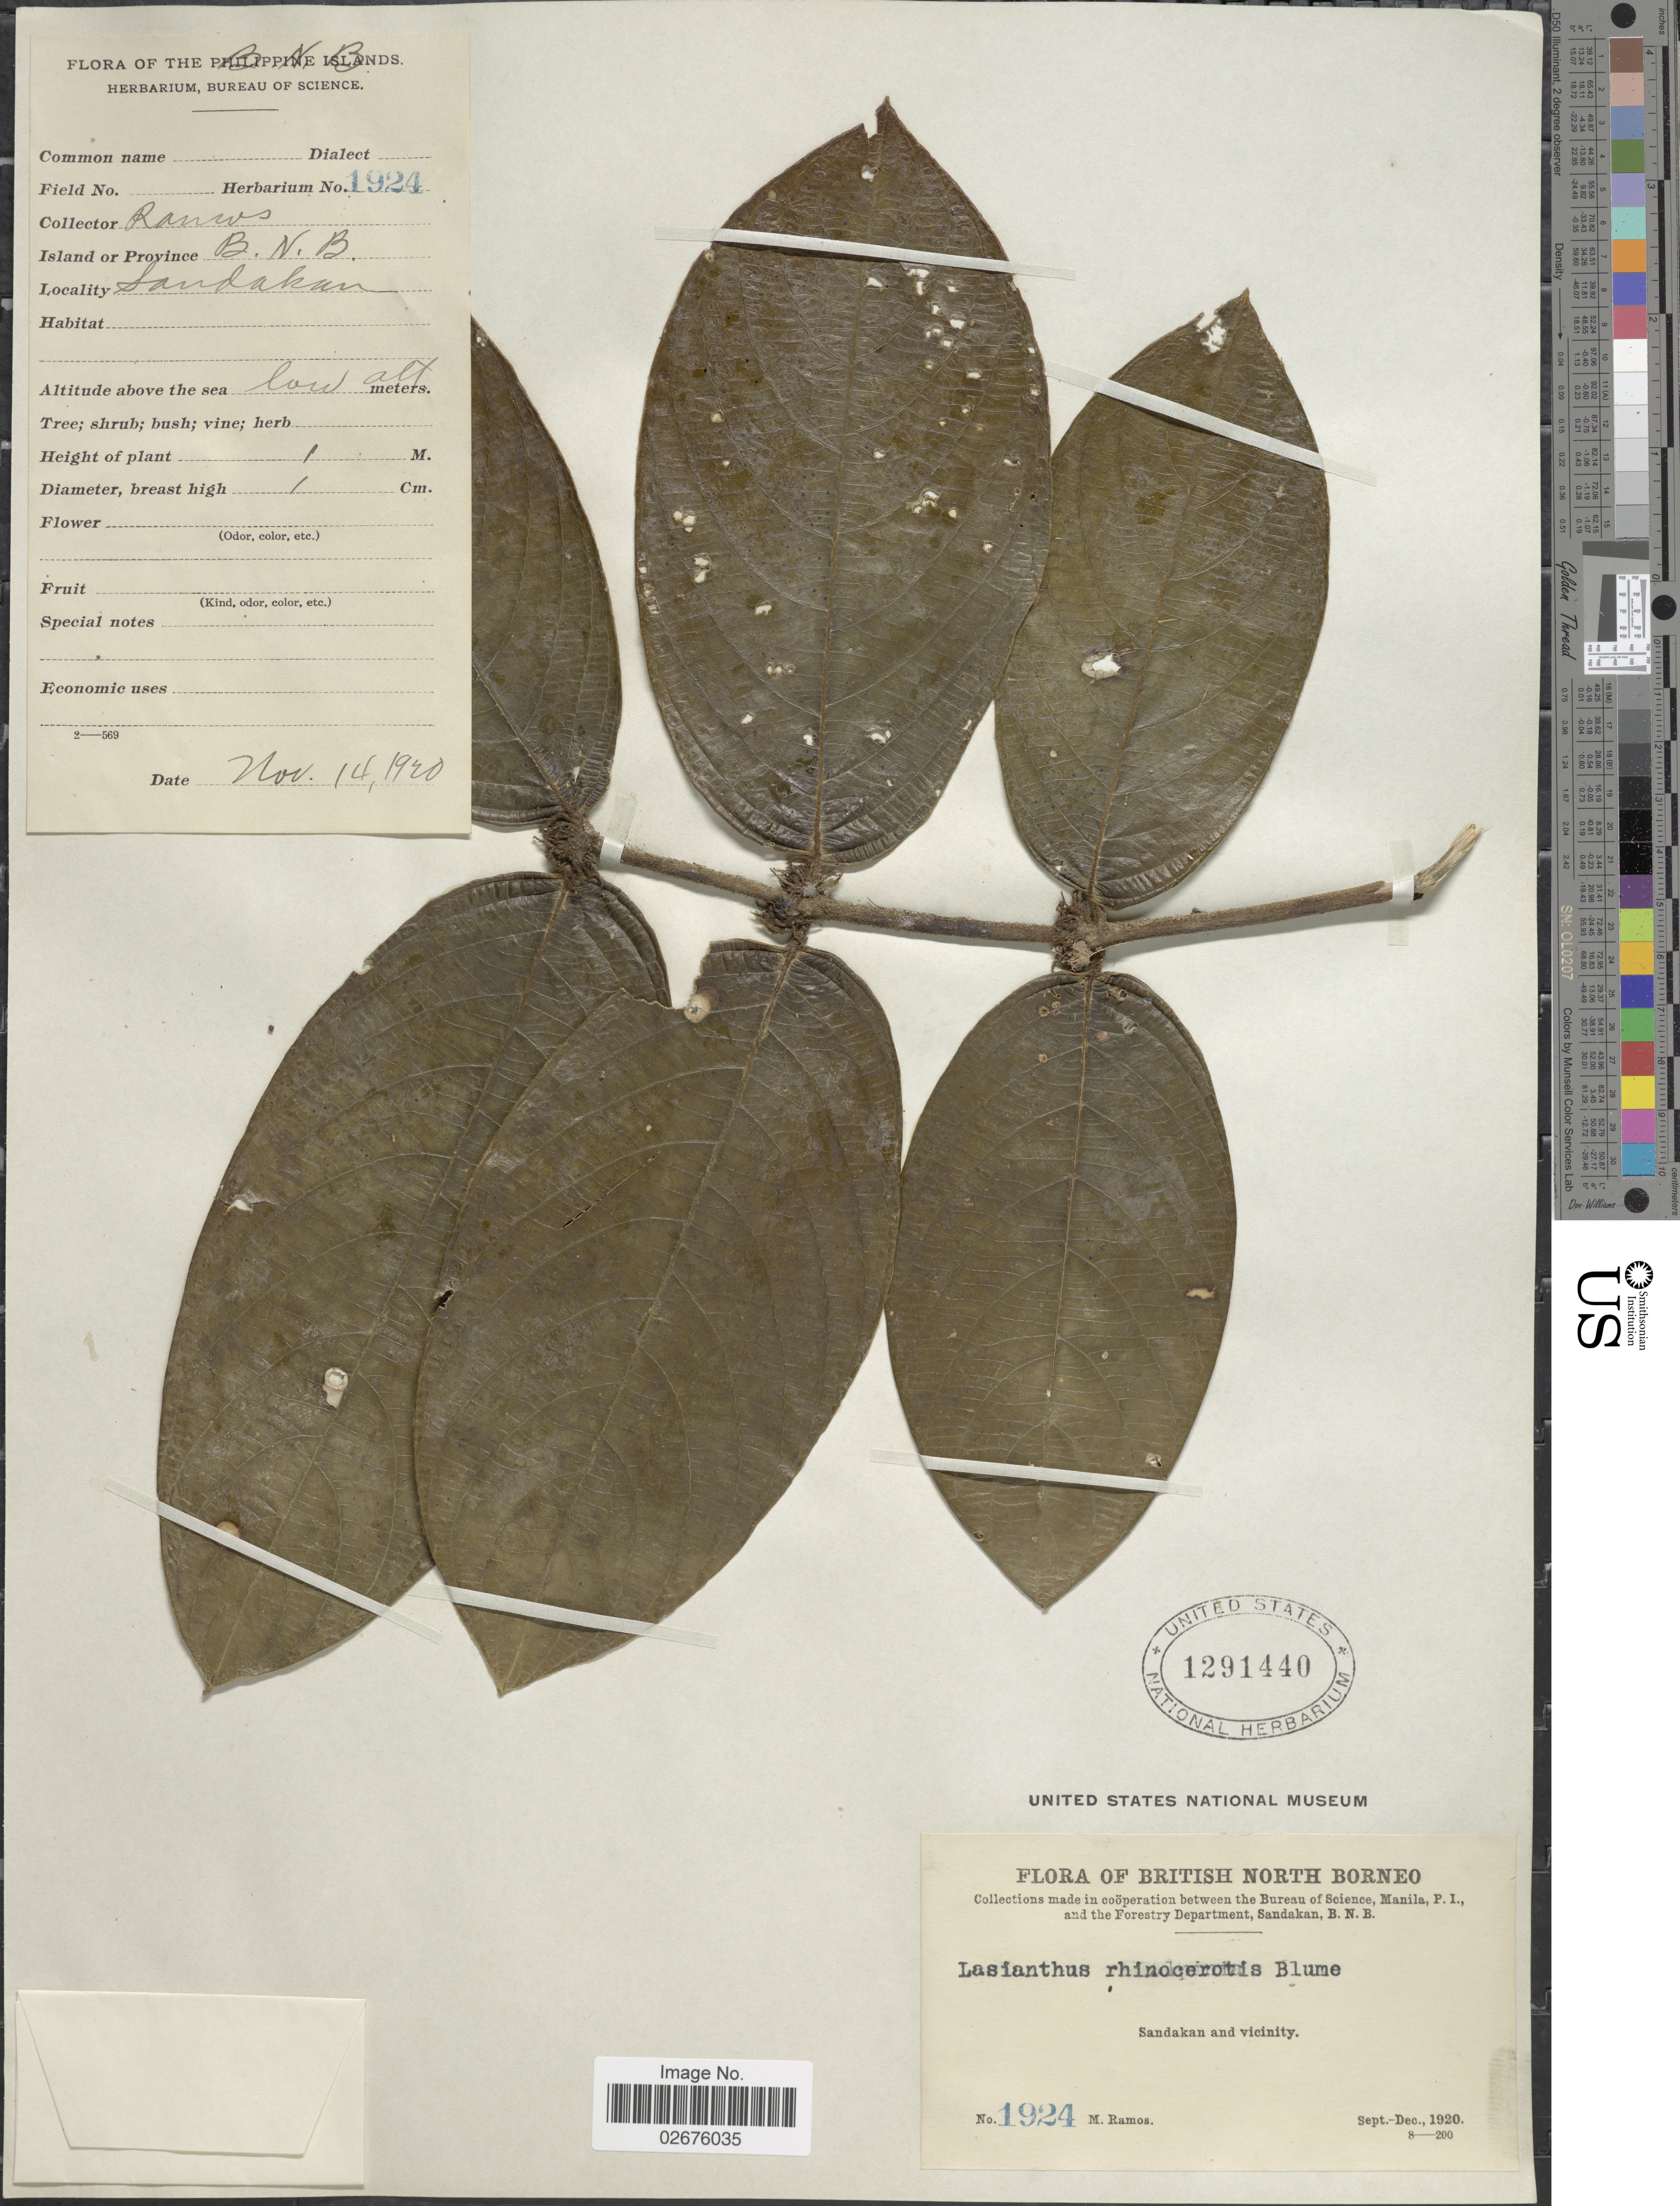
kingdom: Plantae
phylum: Tracheophyta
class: Magnoliopsida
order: Gentianales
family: Rubiaceae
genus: Lasianthus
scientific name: Lasianthus rhinocerotis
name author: Blume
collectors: M. Ramos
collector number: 1924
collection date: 1920-09/1920-12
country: Malaysia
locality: British North Borneo. Sandakan and vicinity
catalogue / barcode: US 1291440